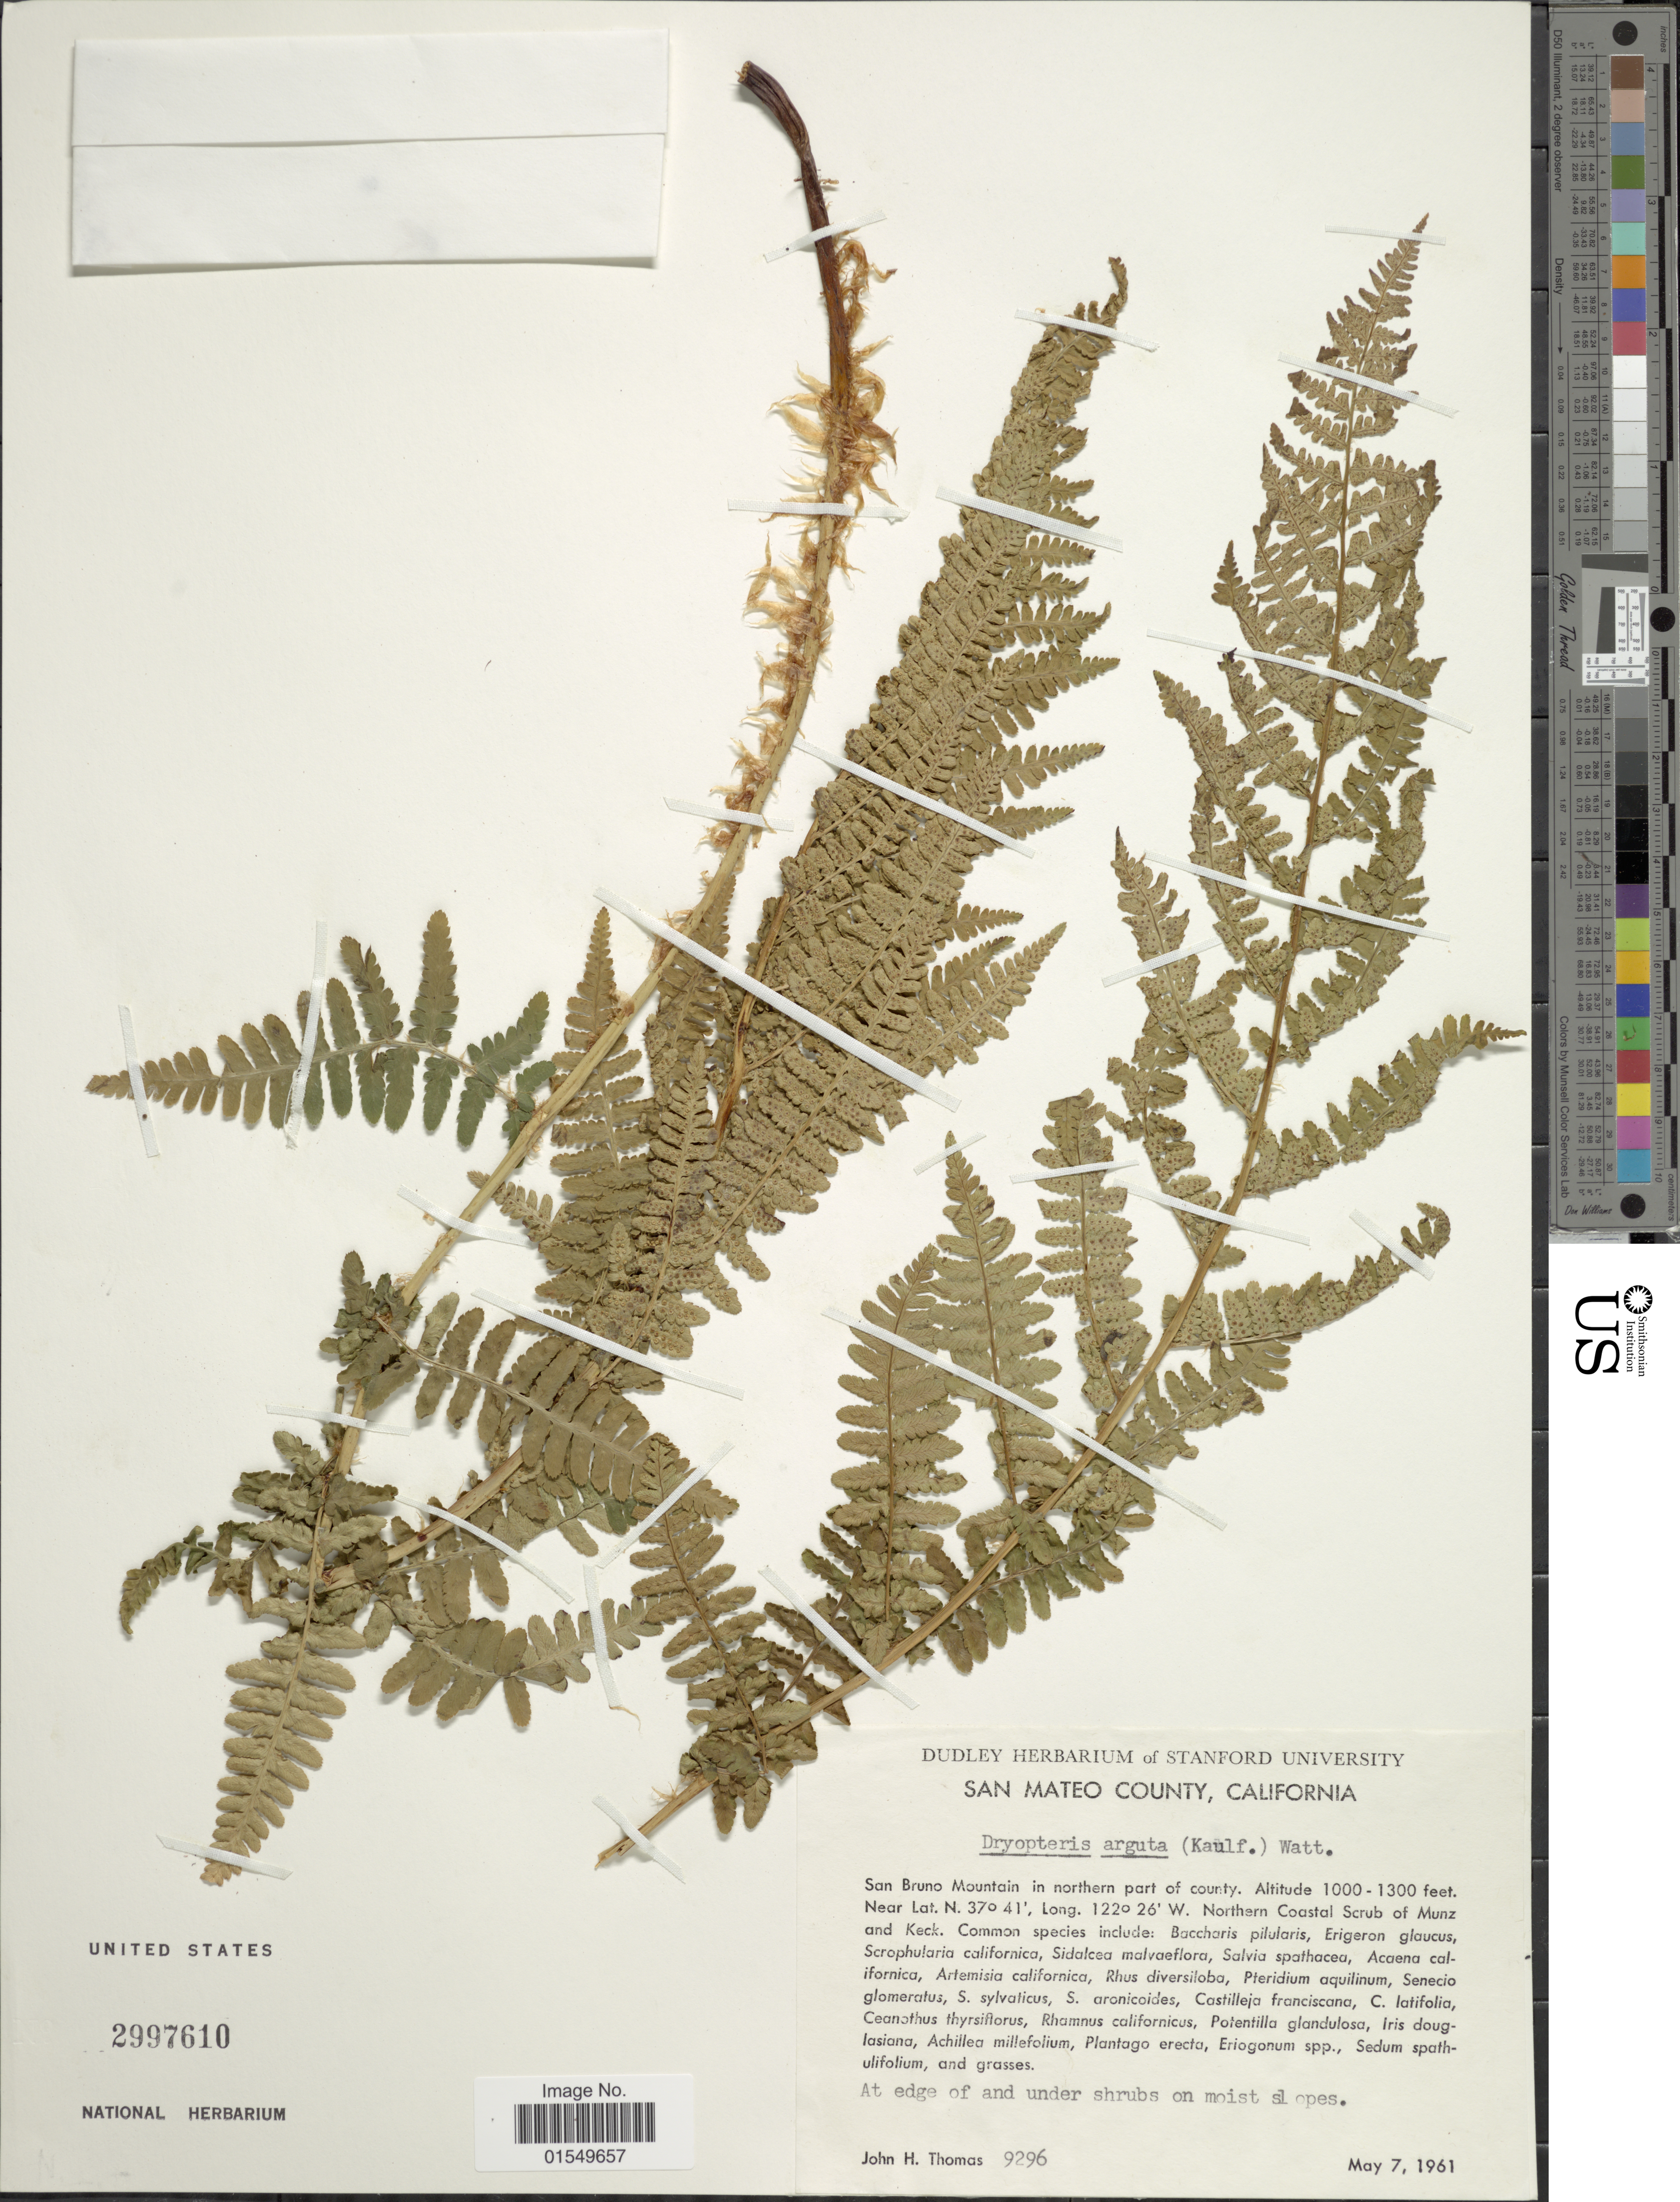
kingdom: Plantae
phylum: Tracheophyta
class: Polypodiopsida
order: Polypodiales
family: Dryopteridaceae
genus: Dryopteris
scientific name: Dryopteris arguta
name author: (Kaulf.) Maxon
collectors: J. H. Thomas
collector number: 9296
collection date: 1961-05-07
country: United States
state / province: California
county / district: San Mateo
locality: San Mateo County, San Bruno Mountain in northern part of county, northern Coastal Scrub of Munz and Keck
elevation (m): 305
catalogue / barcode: US 2997610